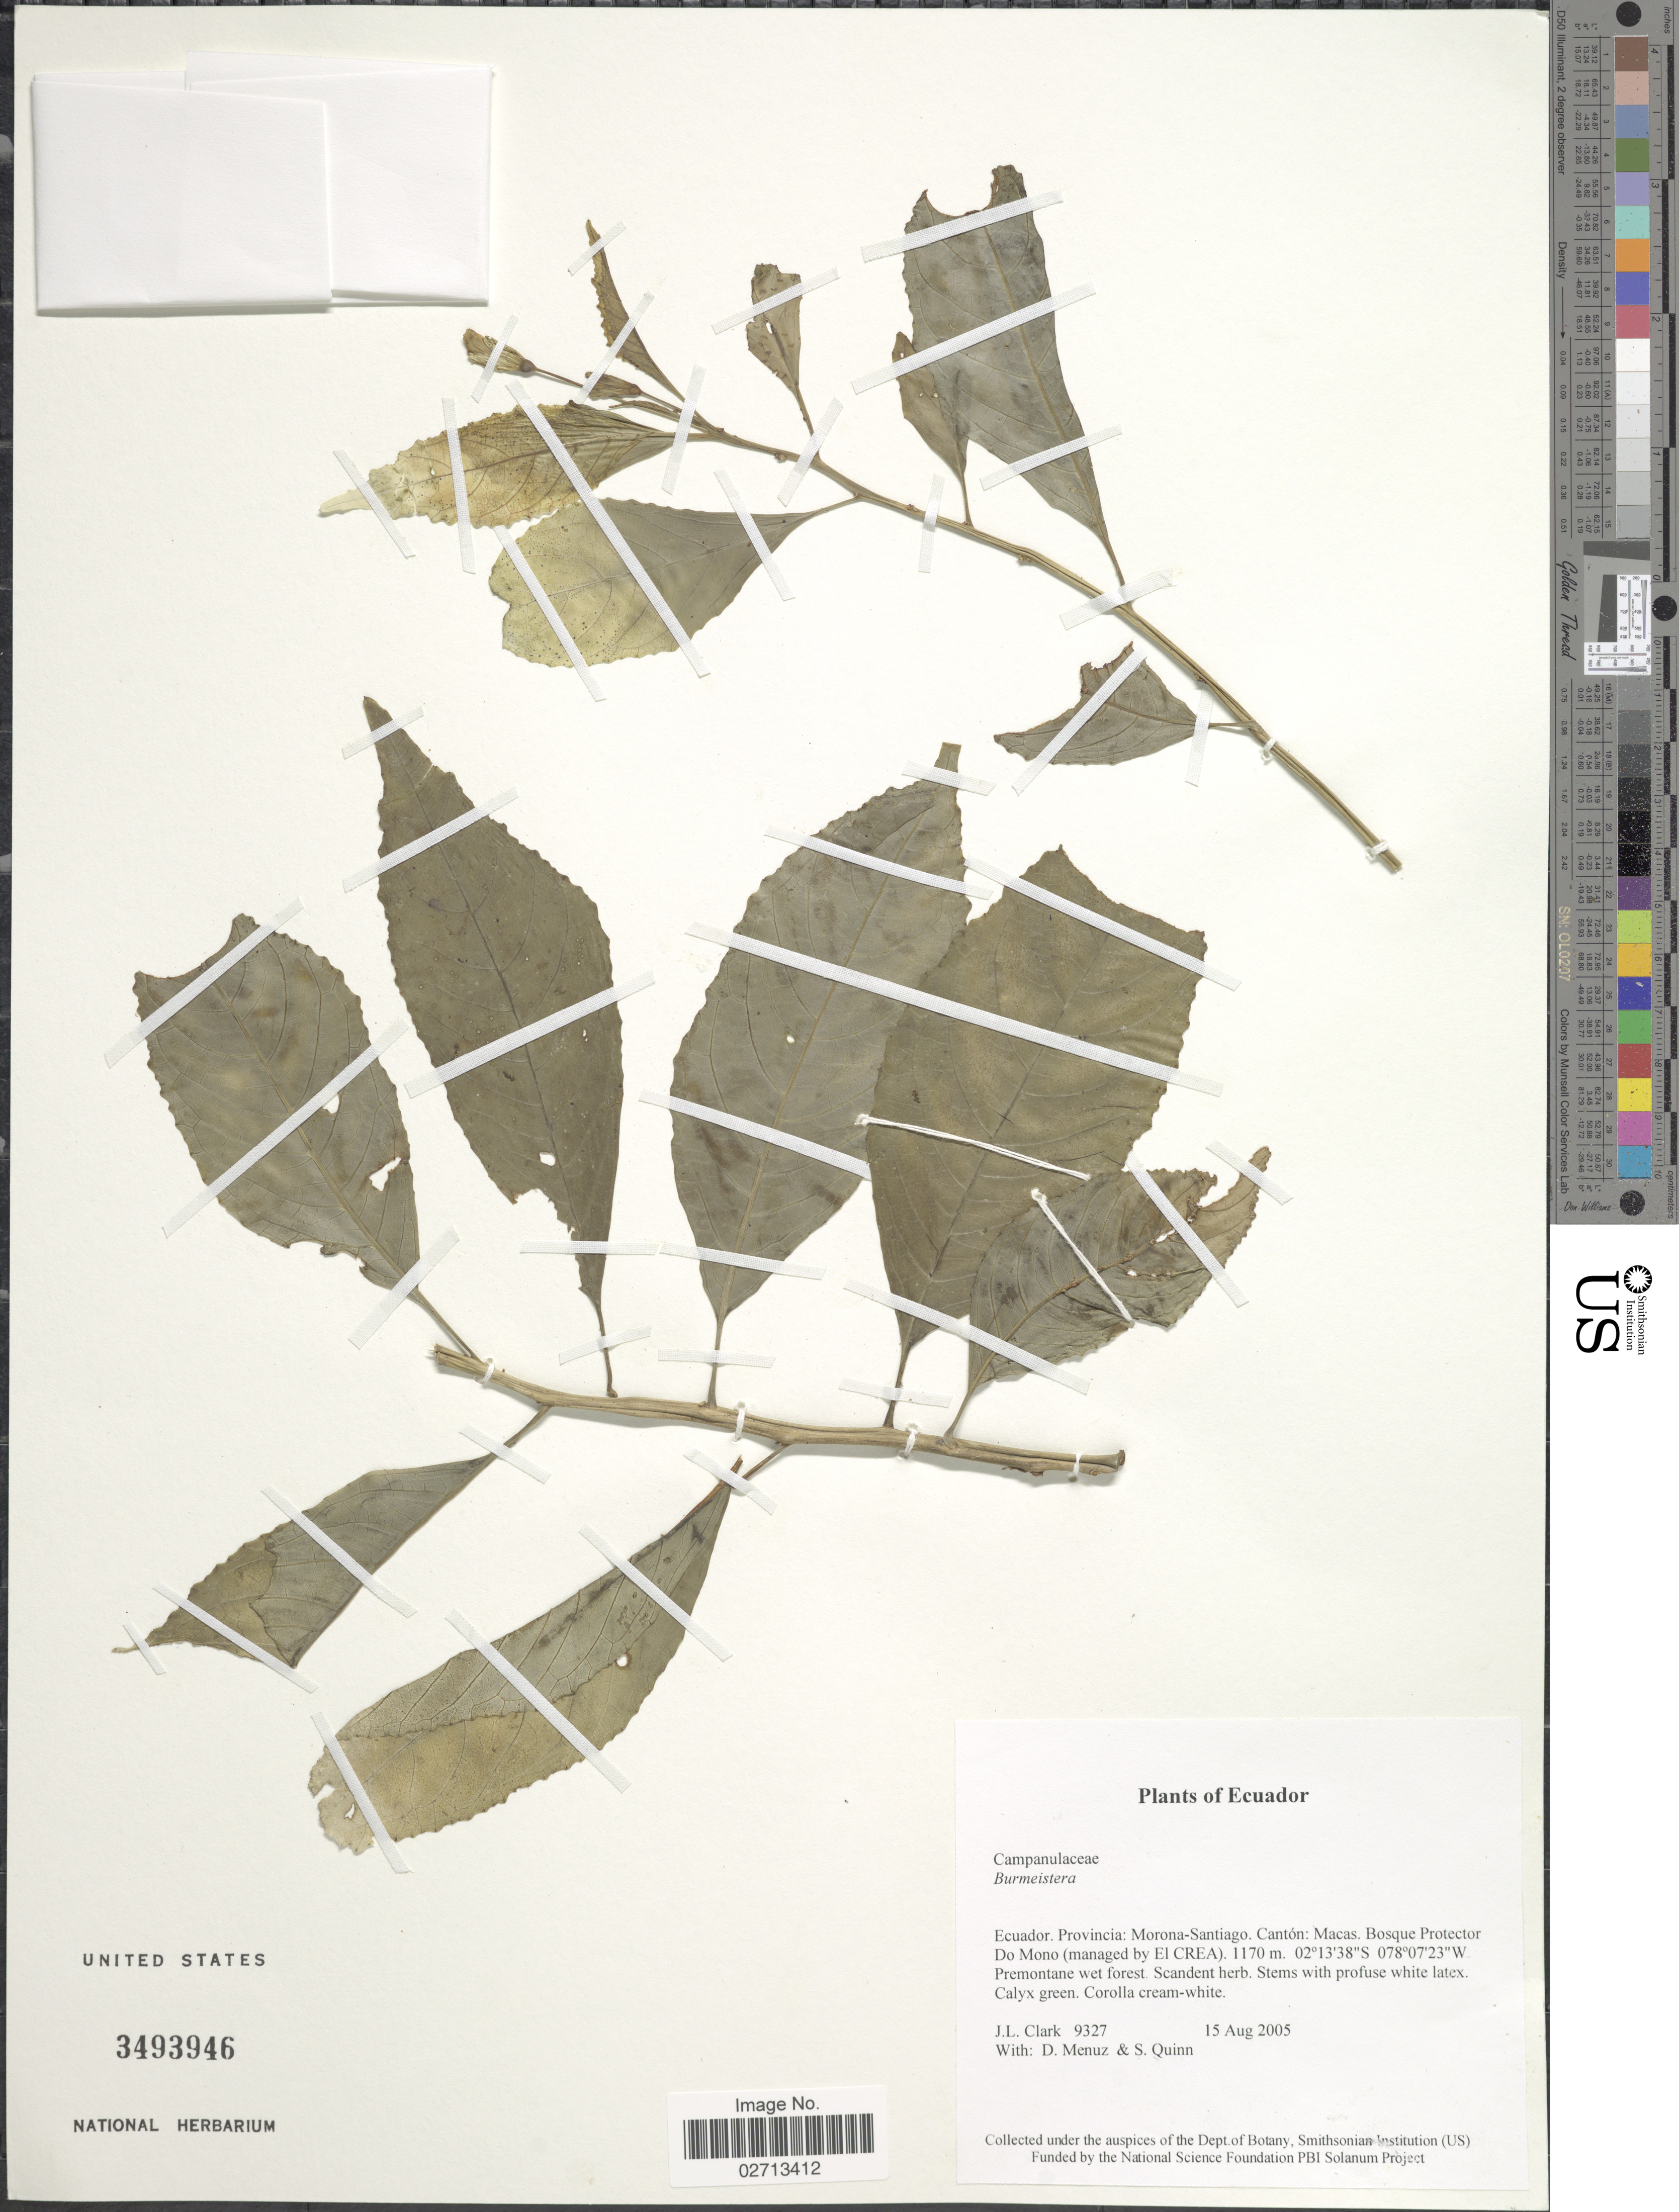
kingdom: Plantae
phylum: Tracheophyta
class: Magnoliopsida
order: Asterales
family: Campanulaceae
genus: Burmeistera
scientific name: Burmeistera sp.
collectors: J. L. Clark, D. Menuz & S. Quinn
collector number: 9327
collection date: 2005-08-15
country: Ecuador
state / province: Morona-Santiago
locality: Cantón: Macas. Bosque Protector Do Mono (managed by El Crea).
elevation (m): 1170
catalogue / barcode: US 3493946